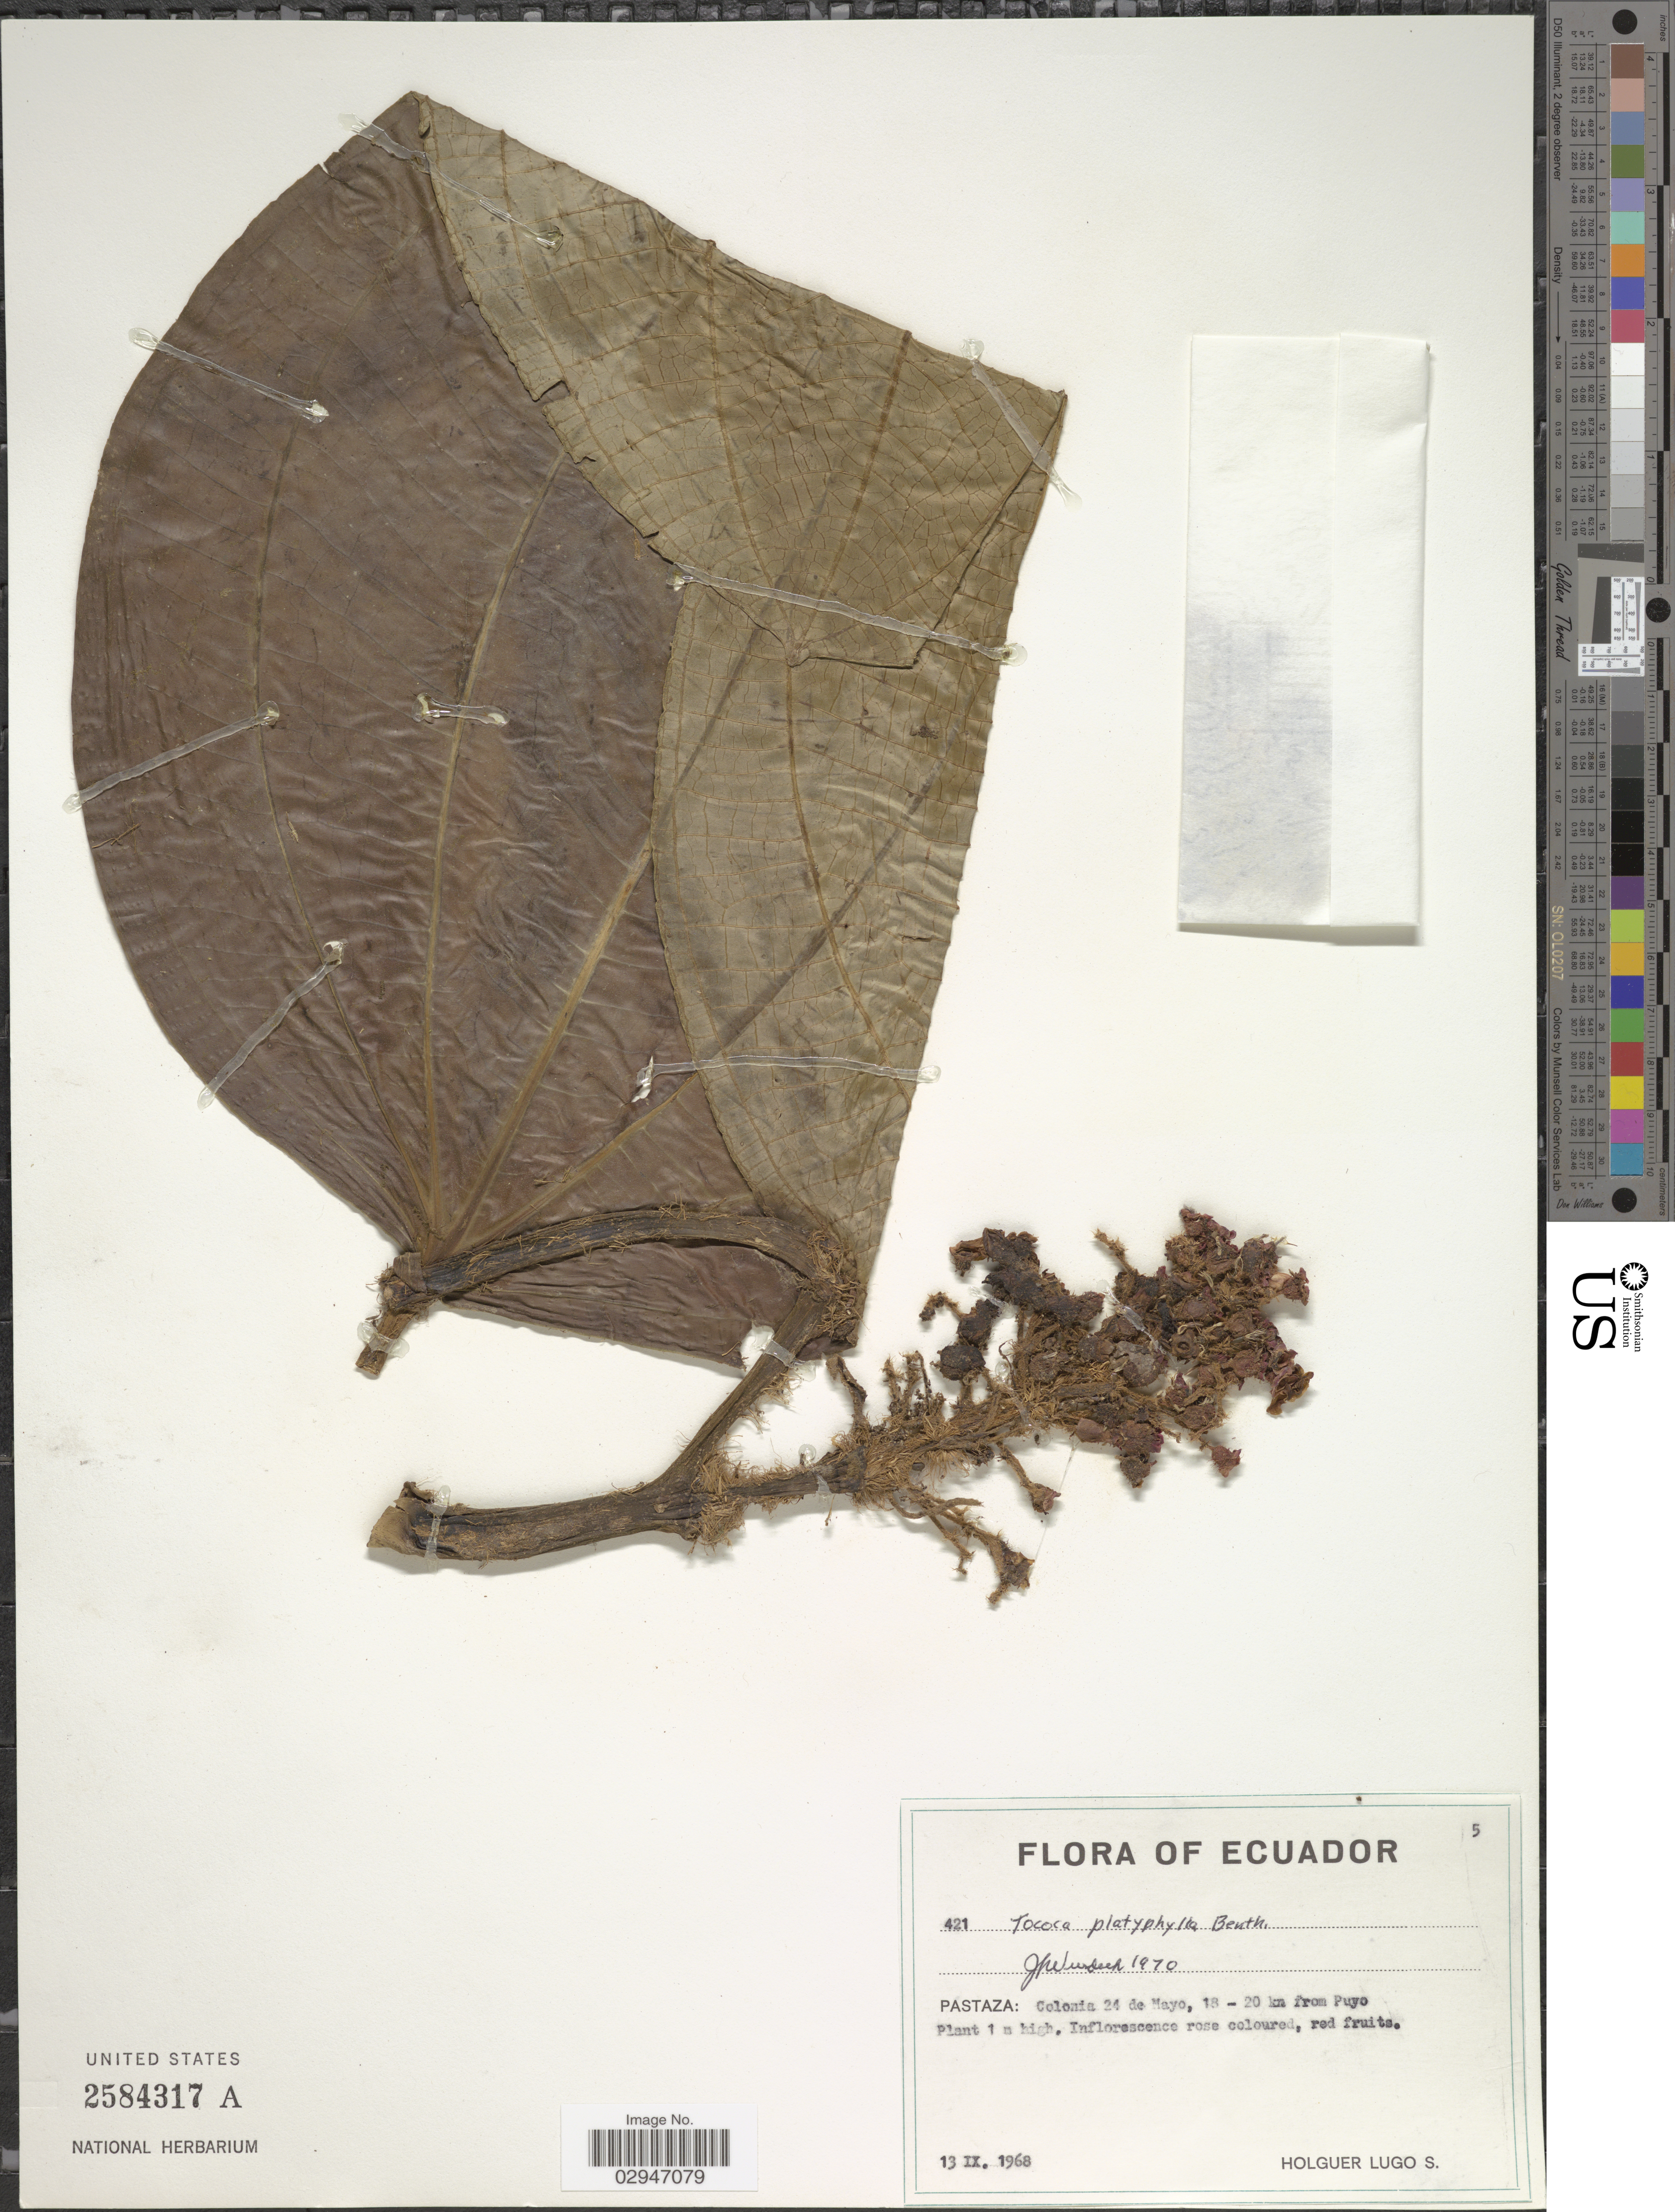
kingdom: Plantae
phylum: Tracheophyta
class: Magnoliopsida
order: Myrtales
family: Melastomataceae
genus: Tococa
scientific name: Tococa platyphylla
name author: Benth.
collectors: H. Lugo S.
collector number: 421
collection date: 1968-09-13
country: Ecuador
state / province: Pastaza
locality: Colonia 24 de Mayo, 18-20 km from Puyo.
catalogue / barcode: US 2584317A